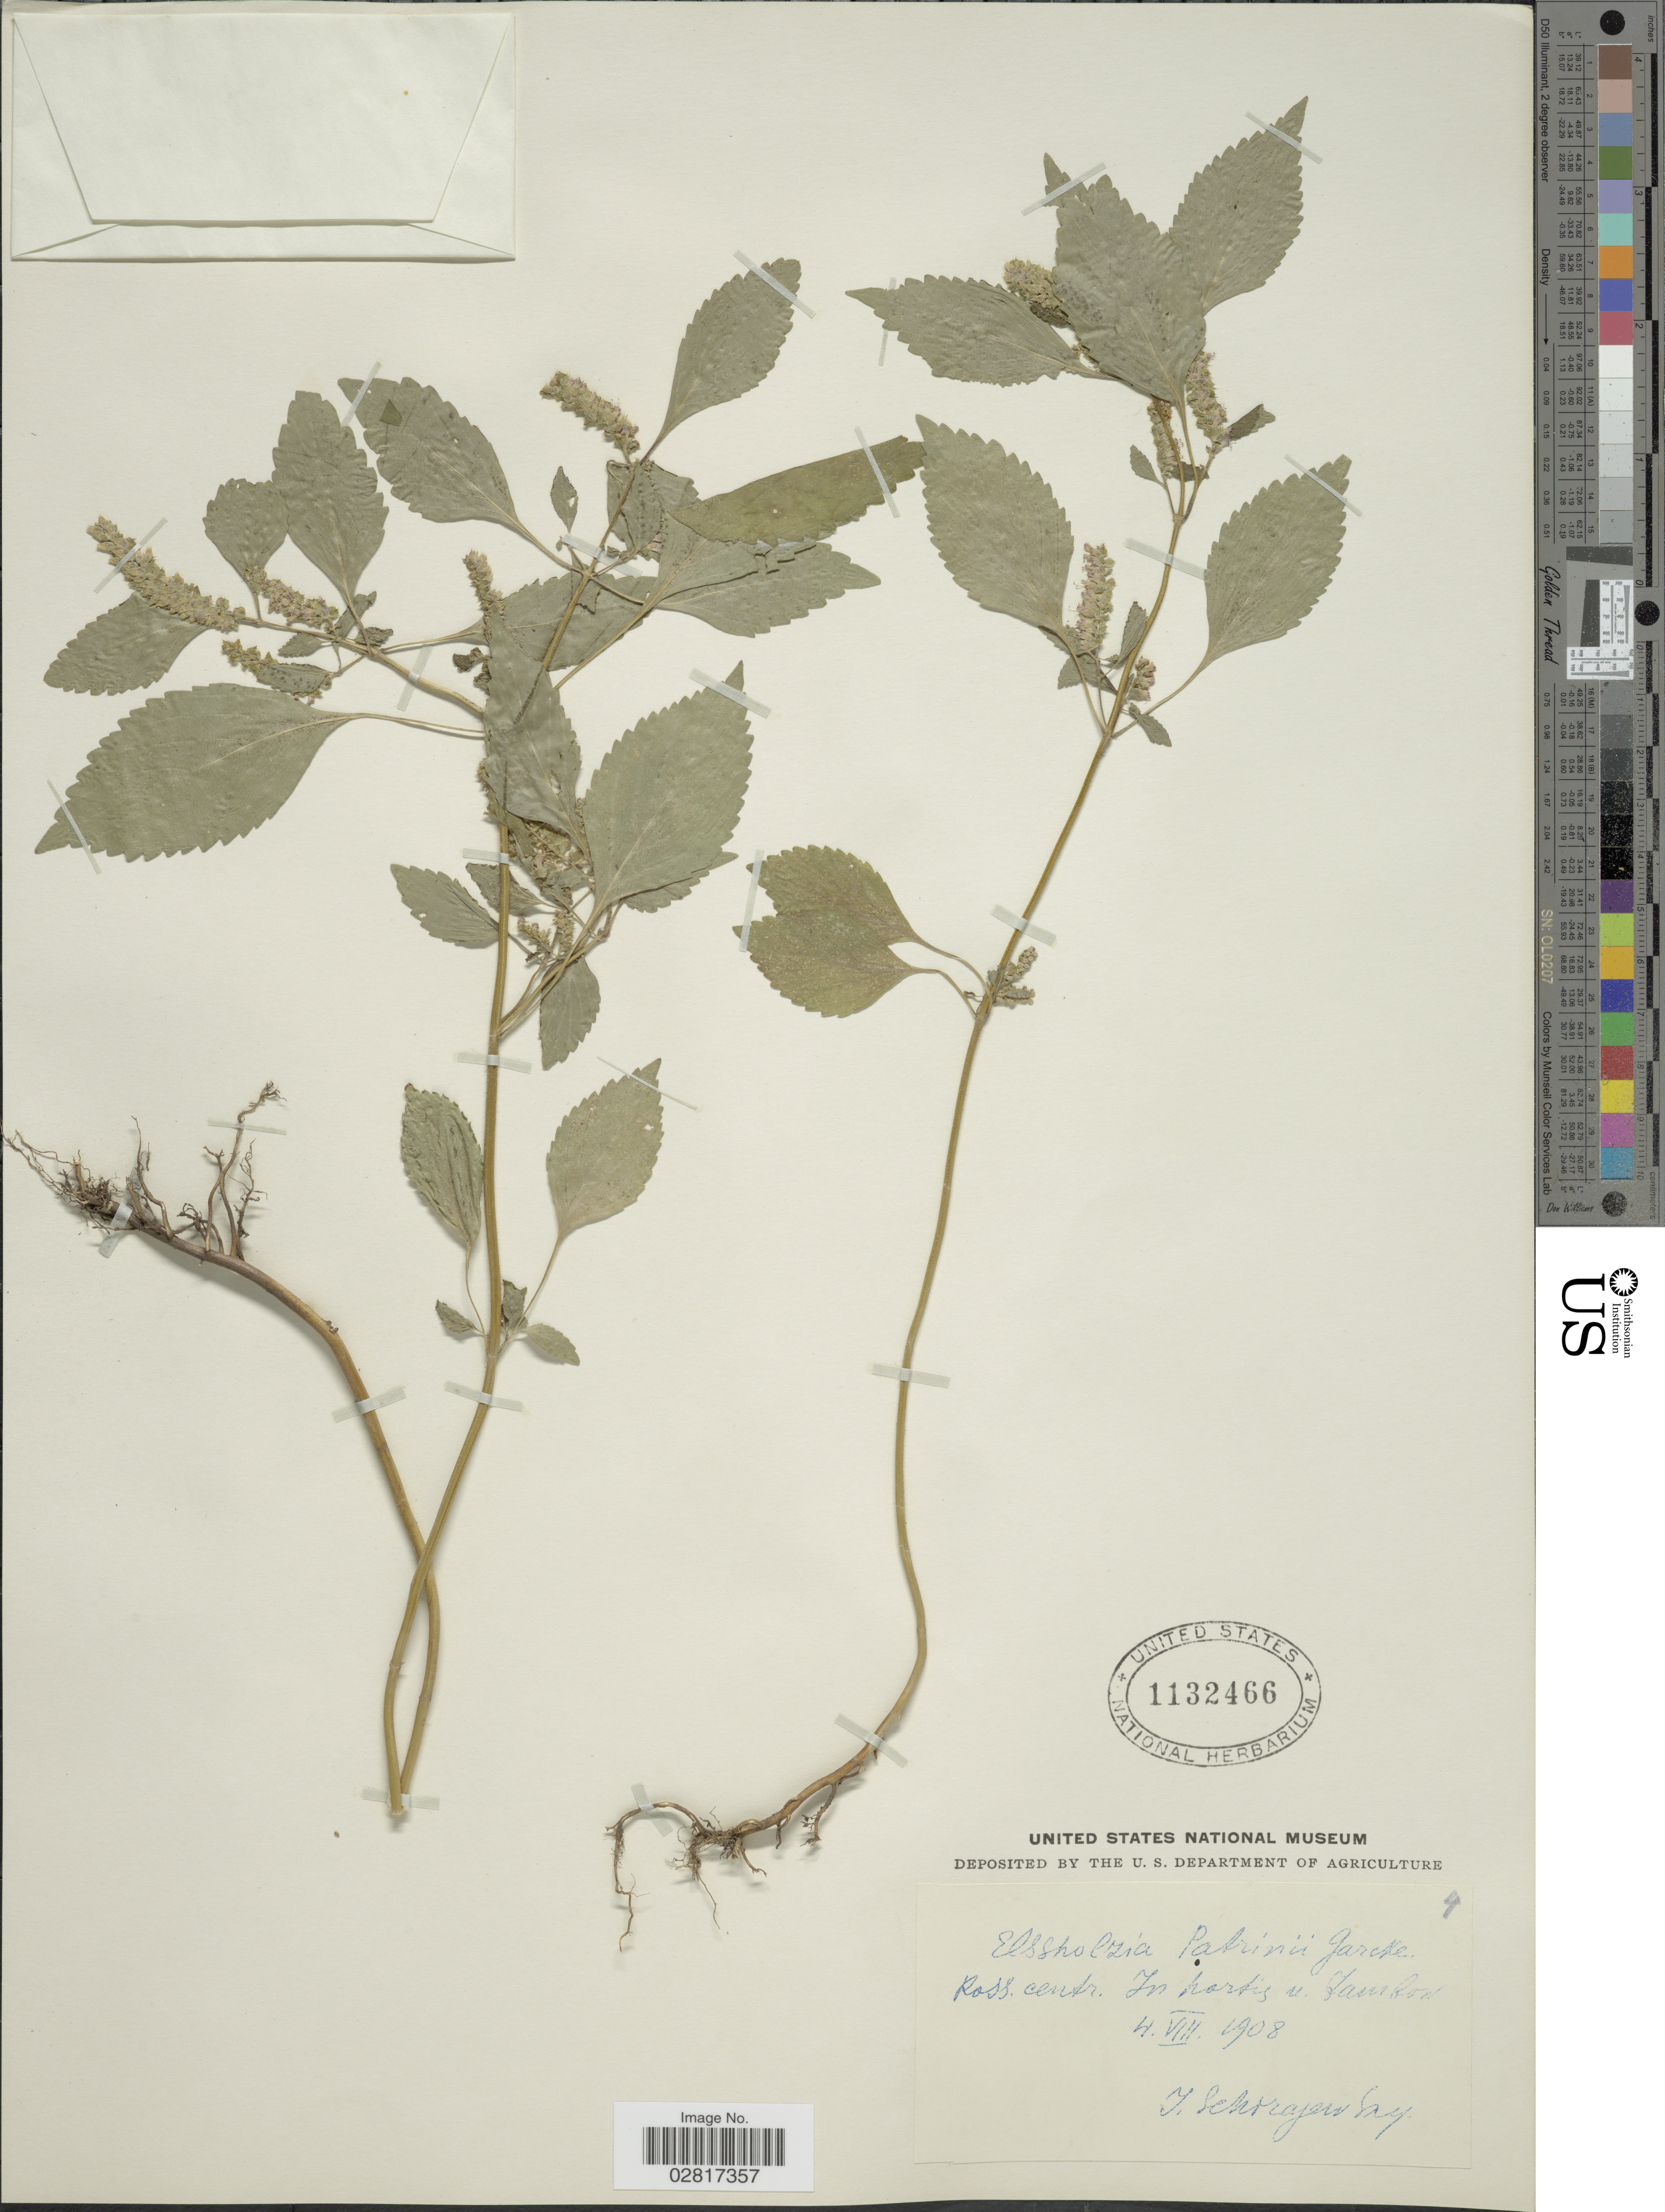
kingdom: Plantae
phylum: Tracheophyta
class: Magnoliopsida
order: Lamiales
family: Lamiaceae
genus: Elsholtzia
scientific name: Elsholtzia patrinii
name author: (Lepech.) Garcke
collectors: I. Schirajewsky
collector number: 4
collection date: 1908-08-04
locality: Ross. centr. In hortis u. Zambow [interpreted]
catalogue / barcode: US 1132466